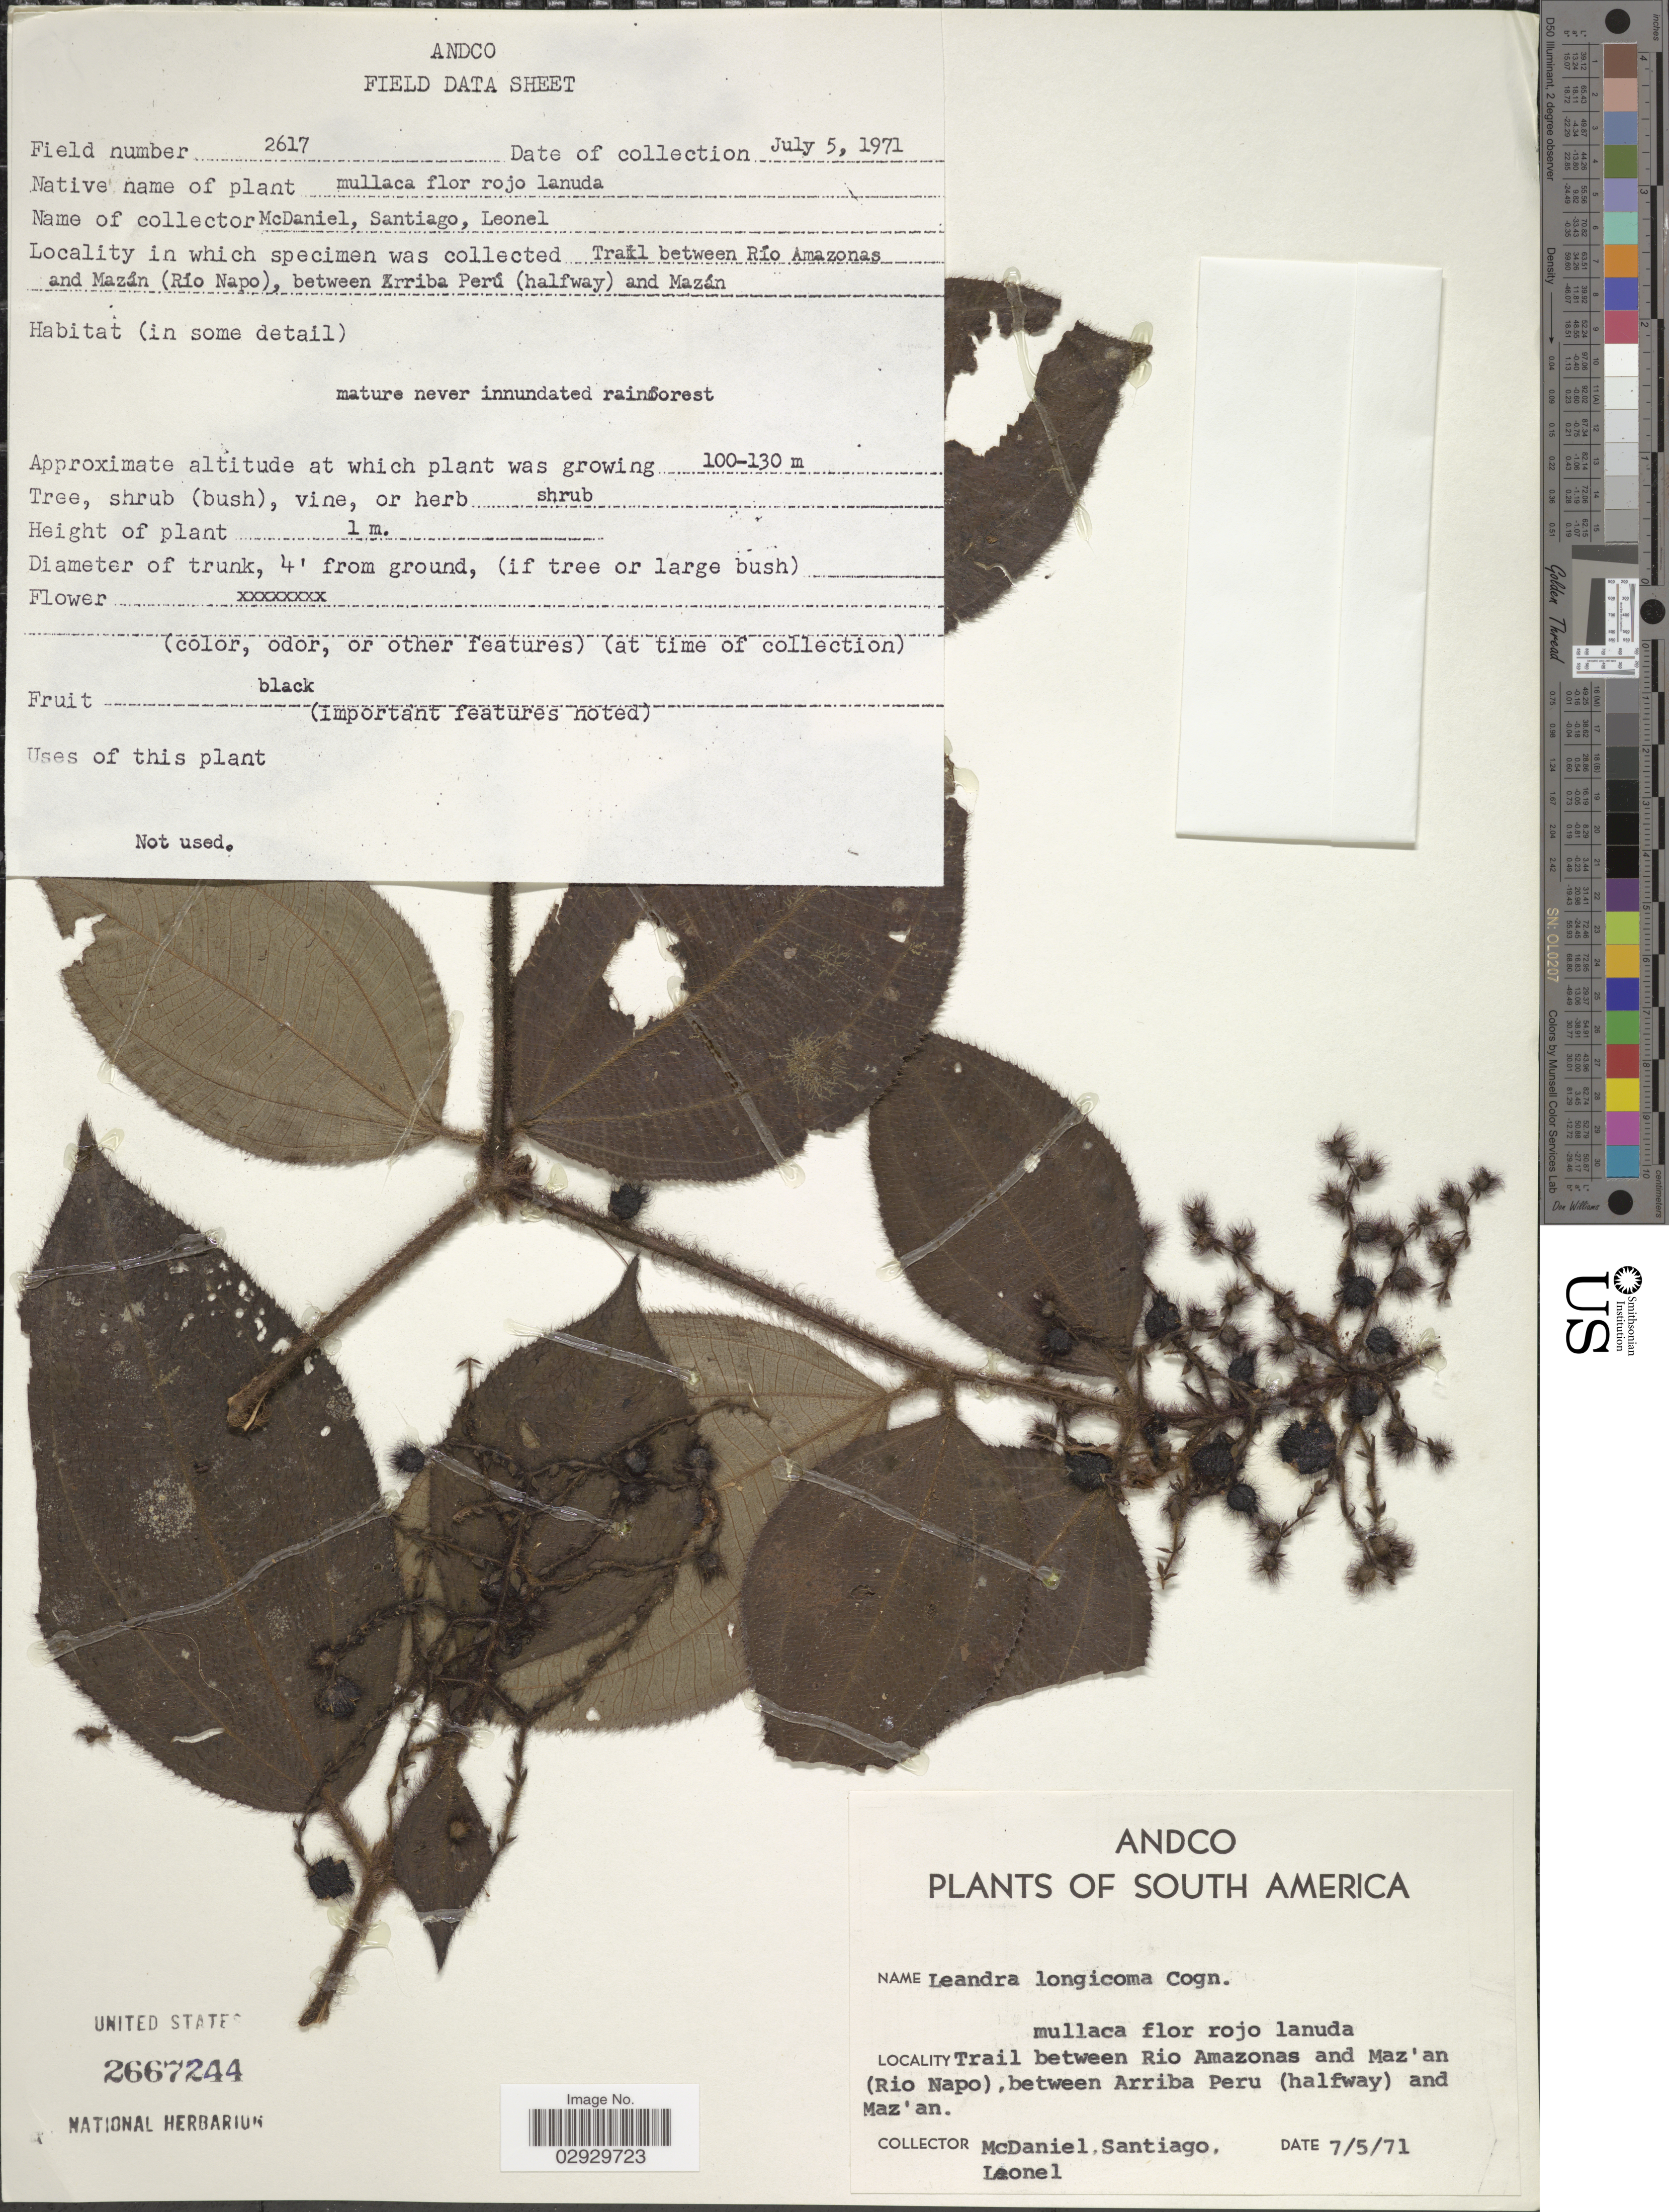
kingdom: Plantae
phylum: Tracheophyta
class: Magnoliopsida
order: Myrtales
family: Melastomataceae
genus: Leandra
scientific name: Leandra longicoma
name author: Cogn.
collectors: -- McDaniel, -. Santiago & -- Leonel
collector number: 2617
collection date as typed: Transcribed d/m/y: 7/5/71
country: Peru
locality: Andco, Trail between Rio Amazonas and Maz'an (Rio Napo), between Arriba Peru (halfway) and Maz'an.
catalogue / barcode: US 2667244